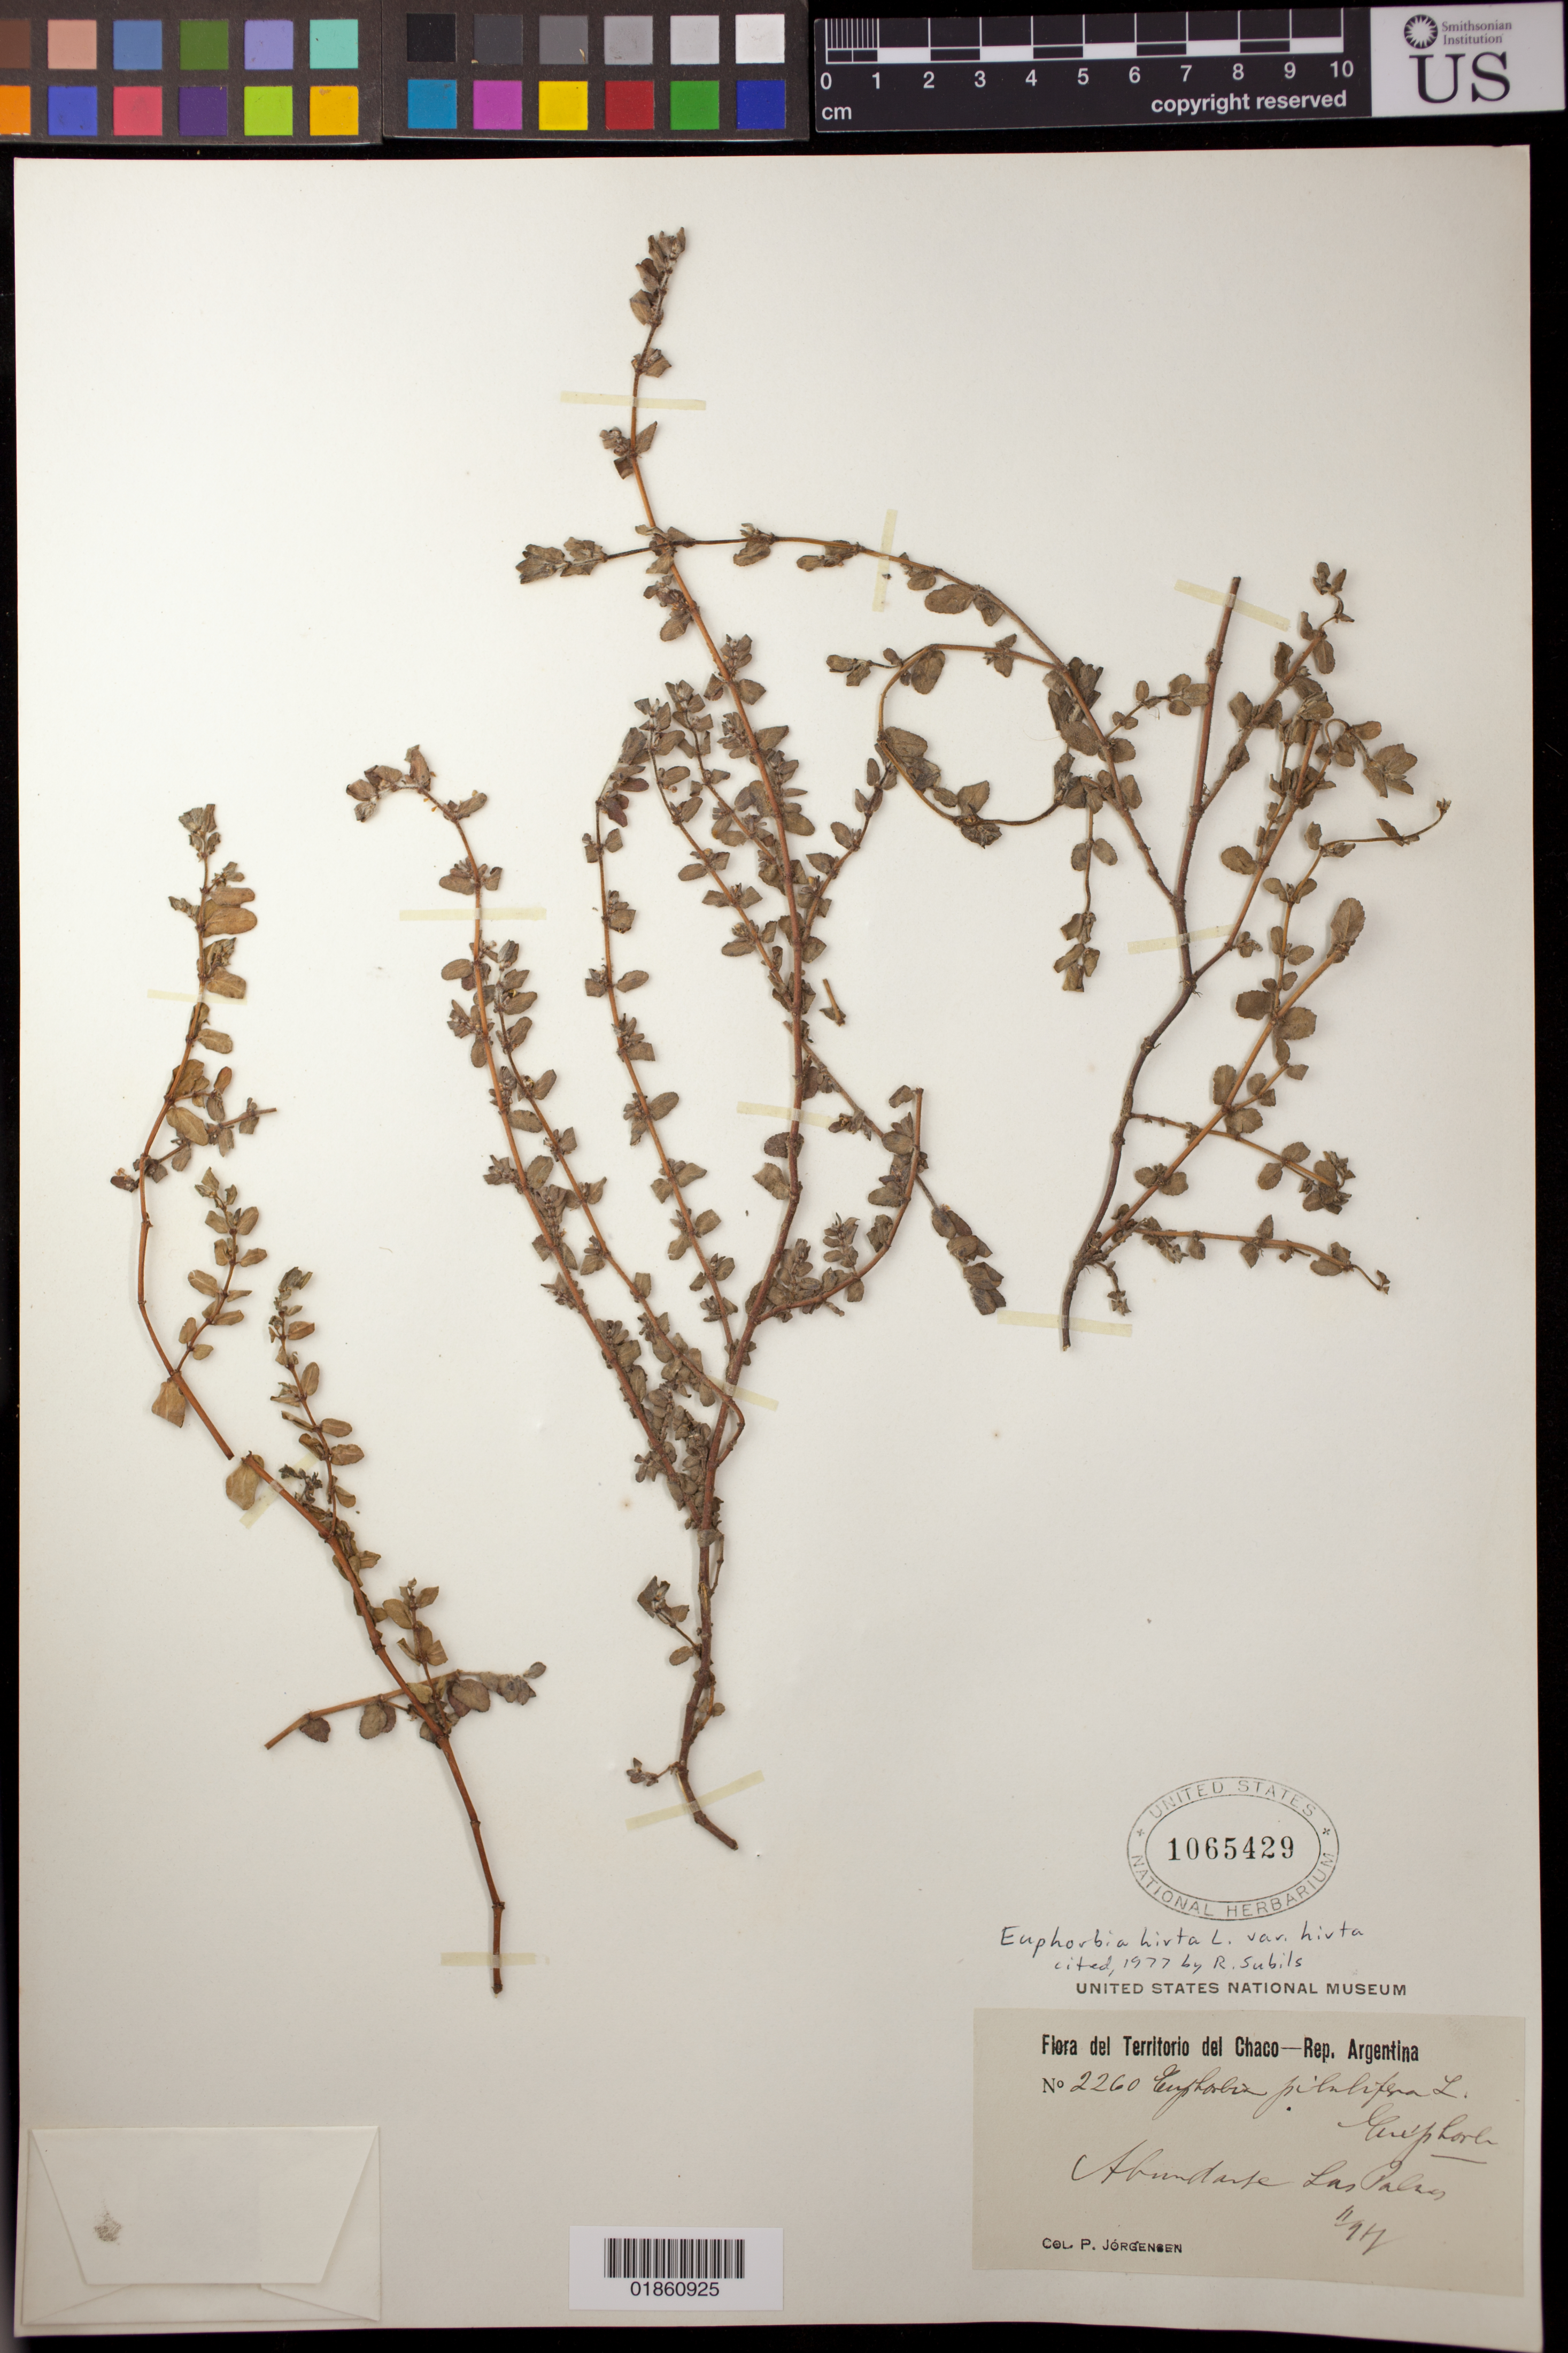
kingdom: Plantae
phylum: Tracheophyta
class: Magnoliopsida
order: Malpighiales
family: Euphorbiaceae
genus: Euphorbia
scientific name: Euphorbia hirta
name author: L.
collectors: P. Jörgensen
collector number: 2260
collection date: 1917-11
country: Argentina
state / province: Chaco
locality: Las Palmas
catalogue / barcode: US 1065429